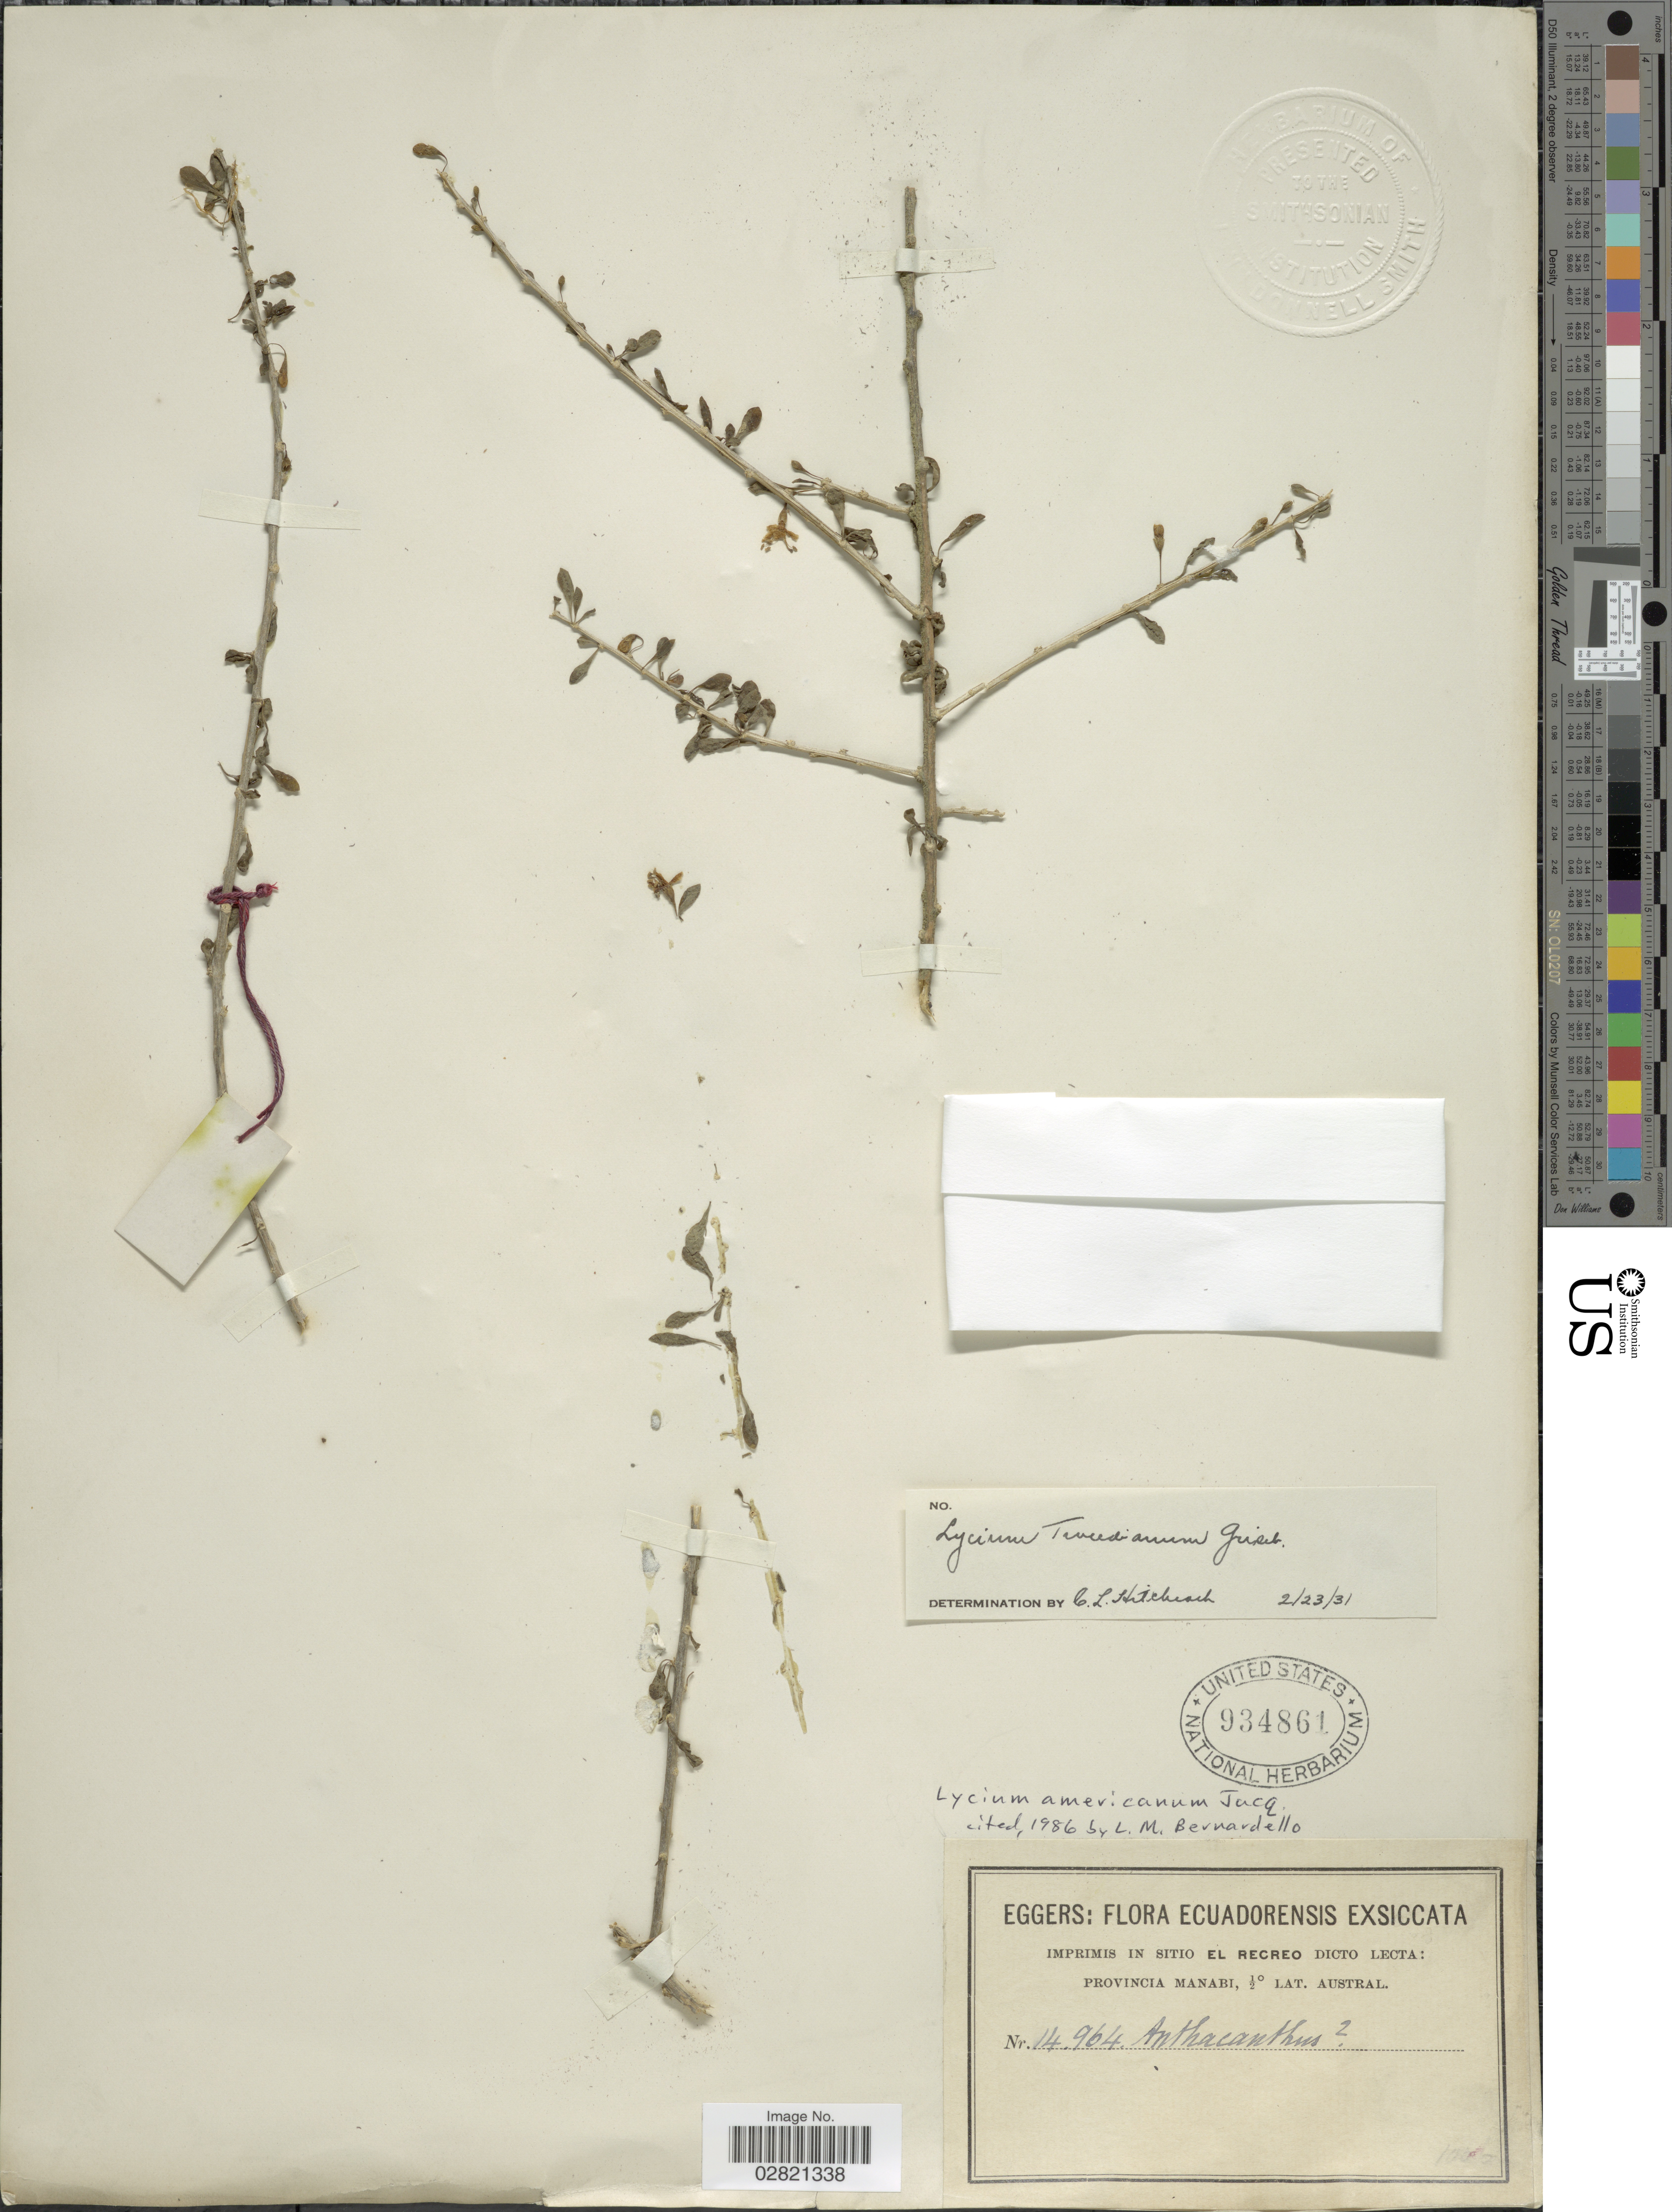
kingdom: Plantae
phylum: Tracheophyta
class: Magnoliopsida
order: Solanales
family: Solanaceae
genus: Lycium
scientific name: Lycium americanum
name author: Jacq.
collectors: -. Eggers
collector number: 14964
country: Ecuador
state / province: Manabí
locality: Imprimis in sitio El Recreo dicto lecta, ½° Lat. Austral.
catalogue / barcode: US 934861